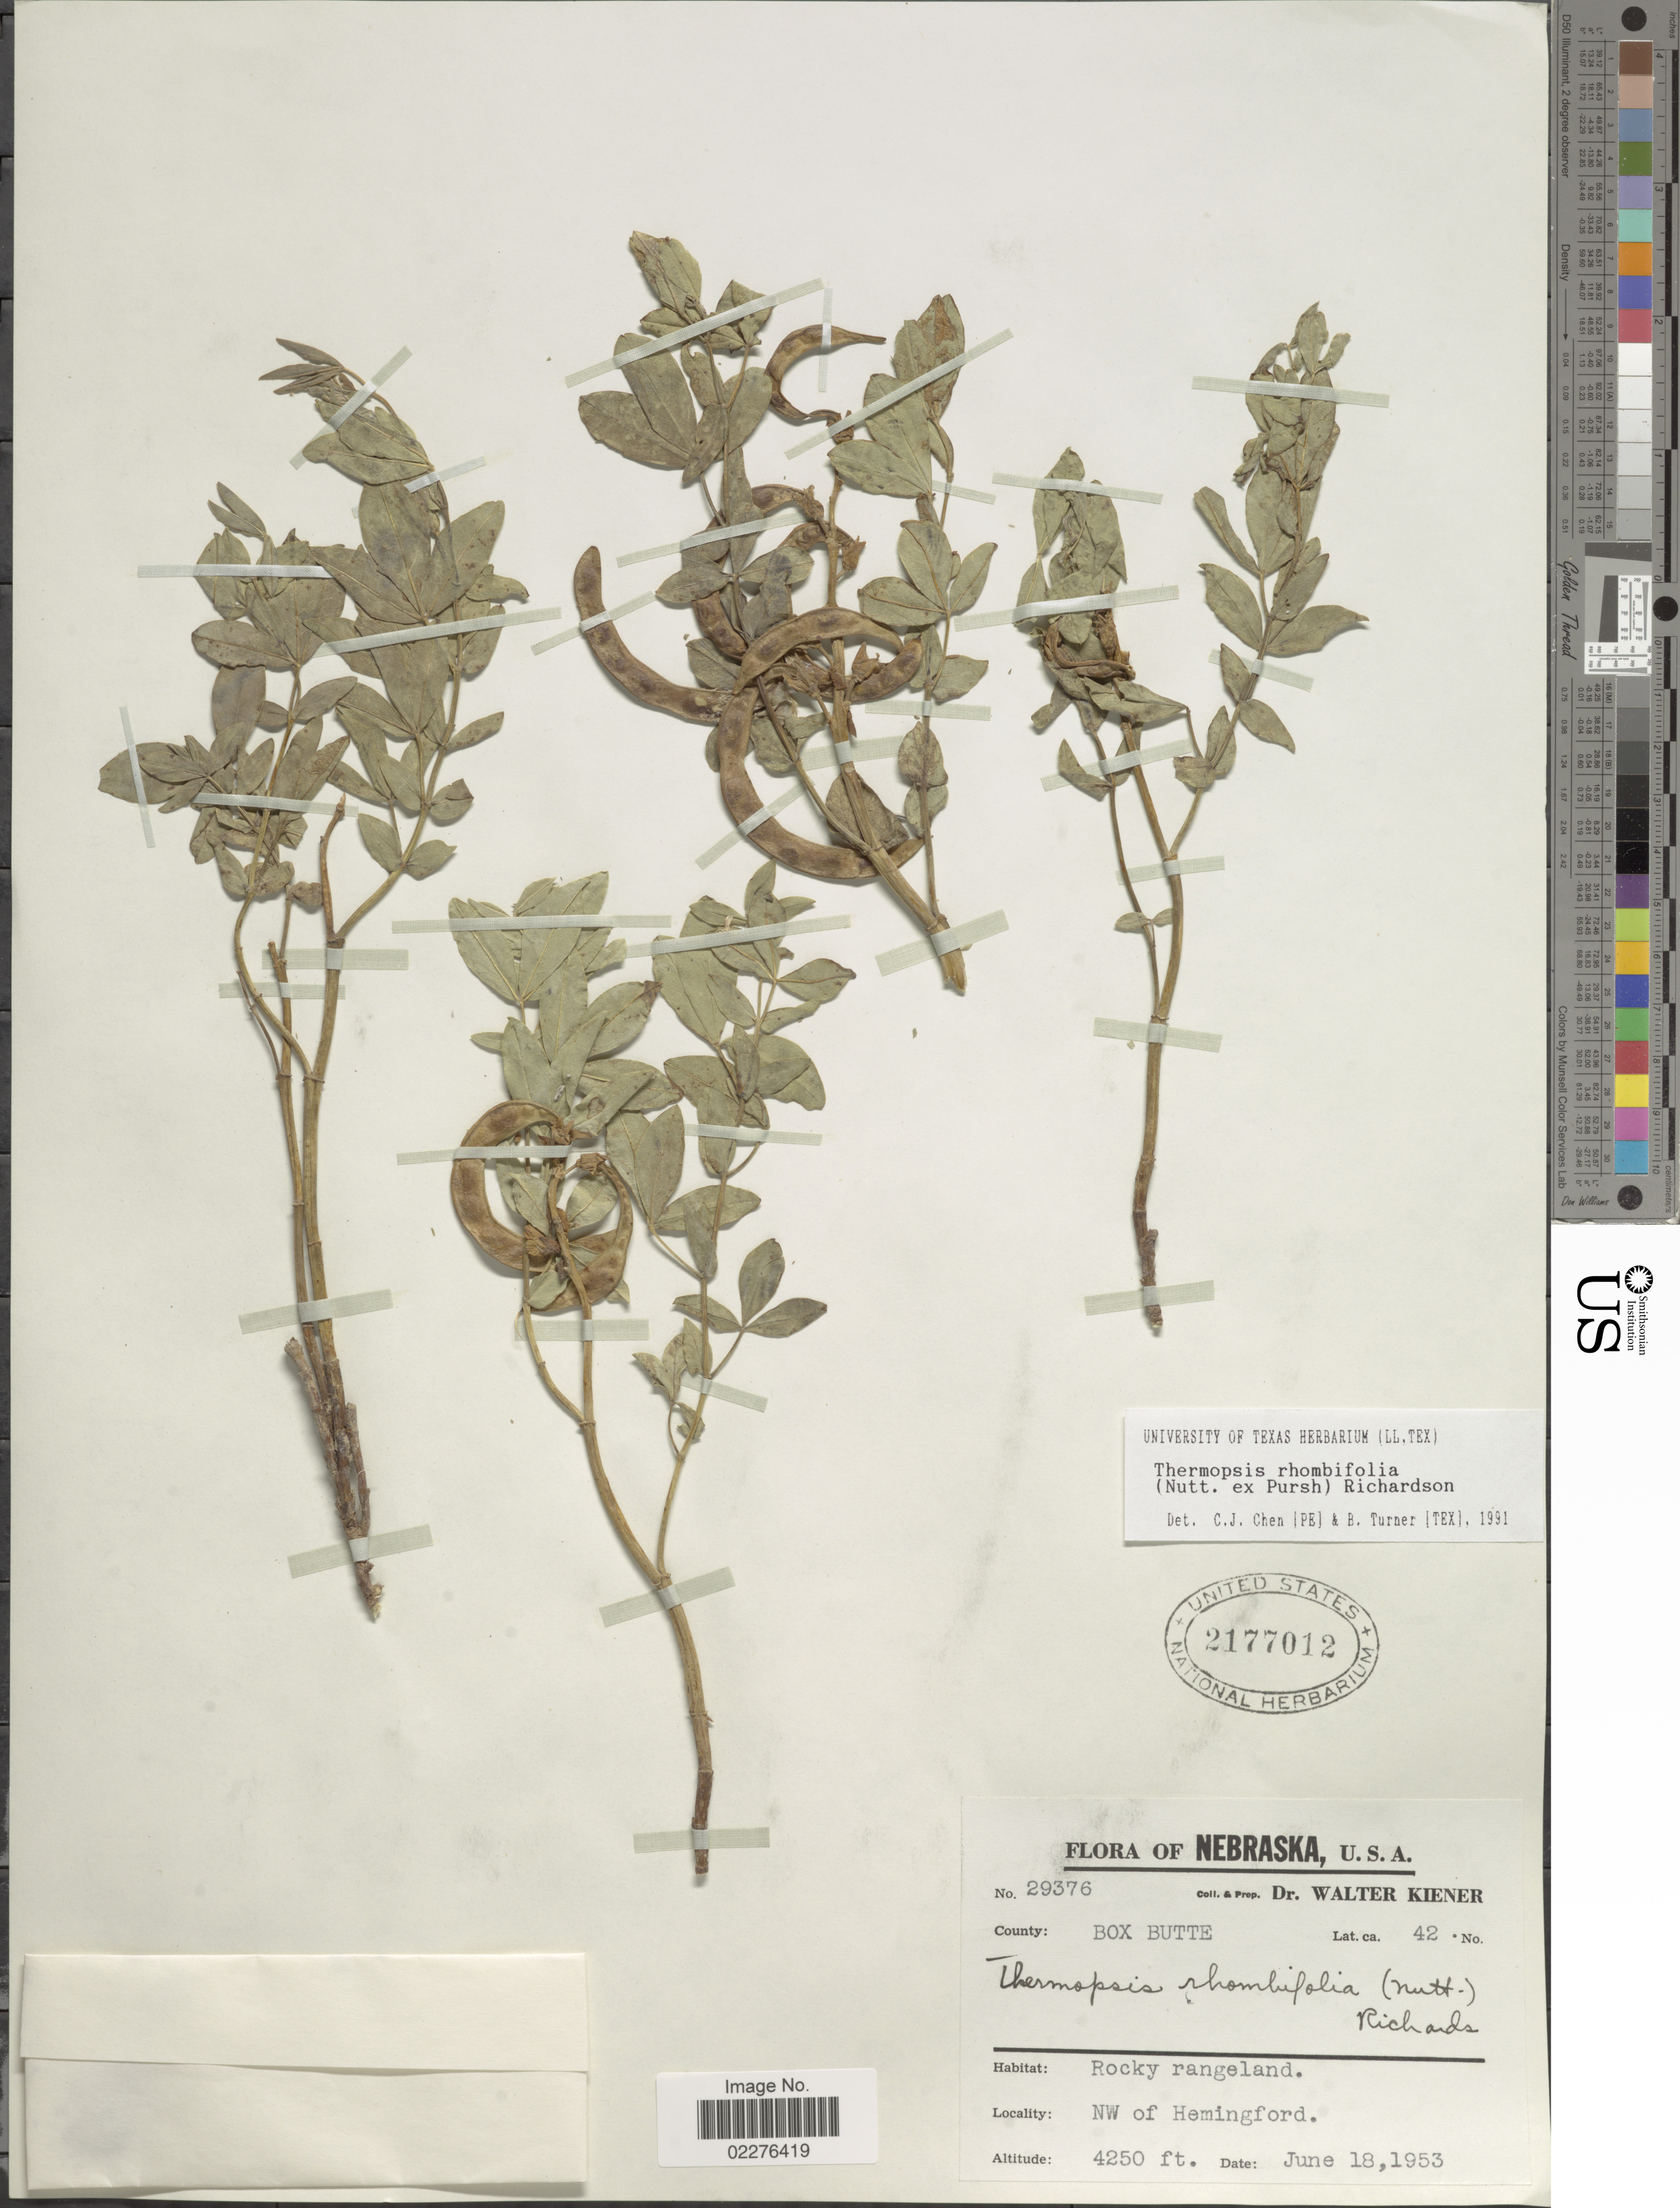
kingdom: Plantae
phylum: Tracheophyta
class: Magnoliopsida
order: Fabales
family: Fabaceae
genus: Thermopsis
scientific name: Thermopsis rhombifolia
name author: Richardson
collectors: W. Kiener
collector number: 29376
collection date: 1953-06-18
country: United States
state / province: Nebraska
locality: Box Butte, Rocky rangeland, NW of Hemingford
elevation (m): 1295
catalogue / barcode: US 2177012